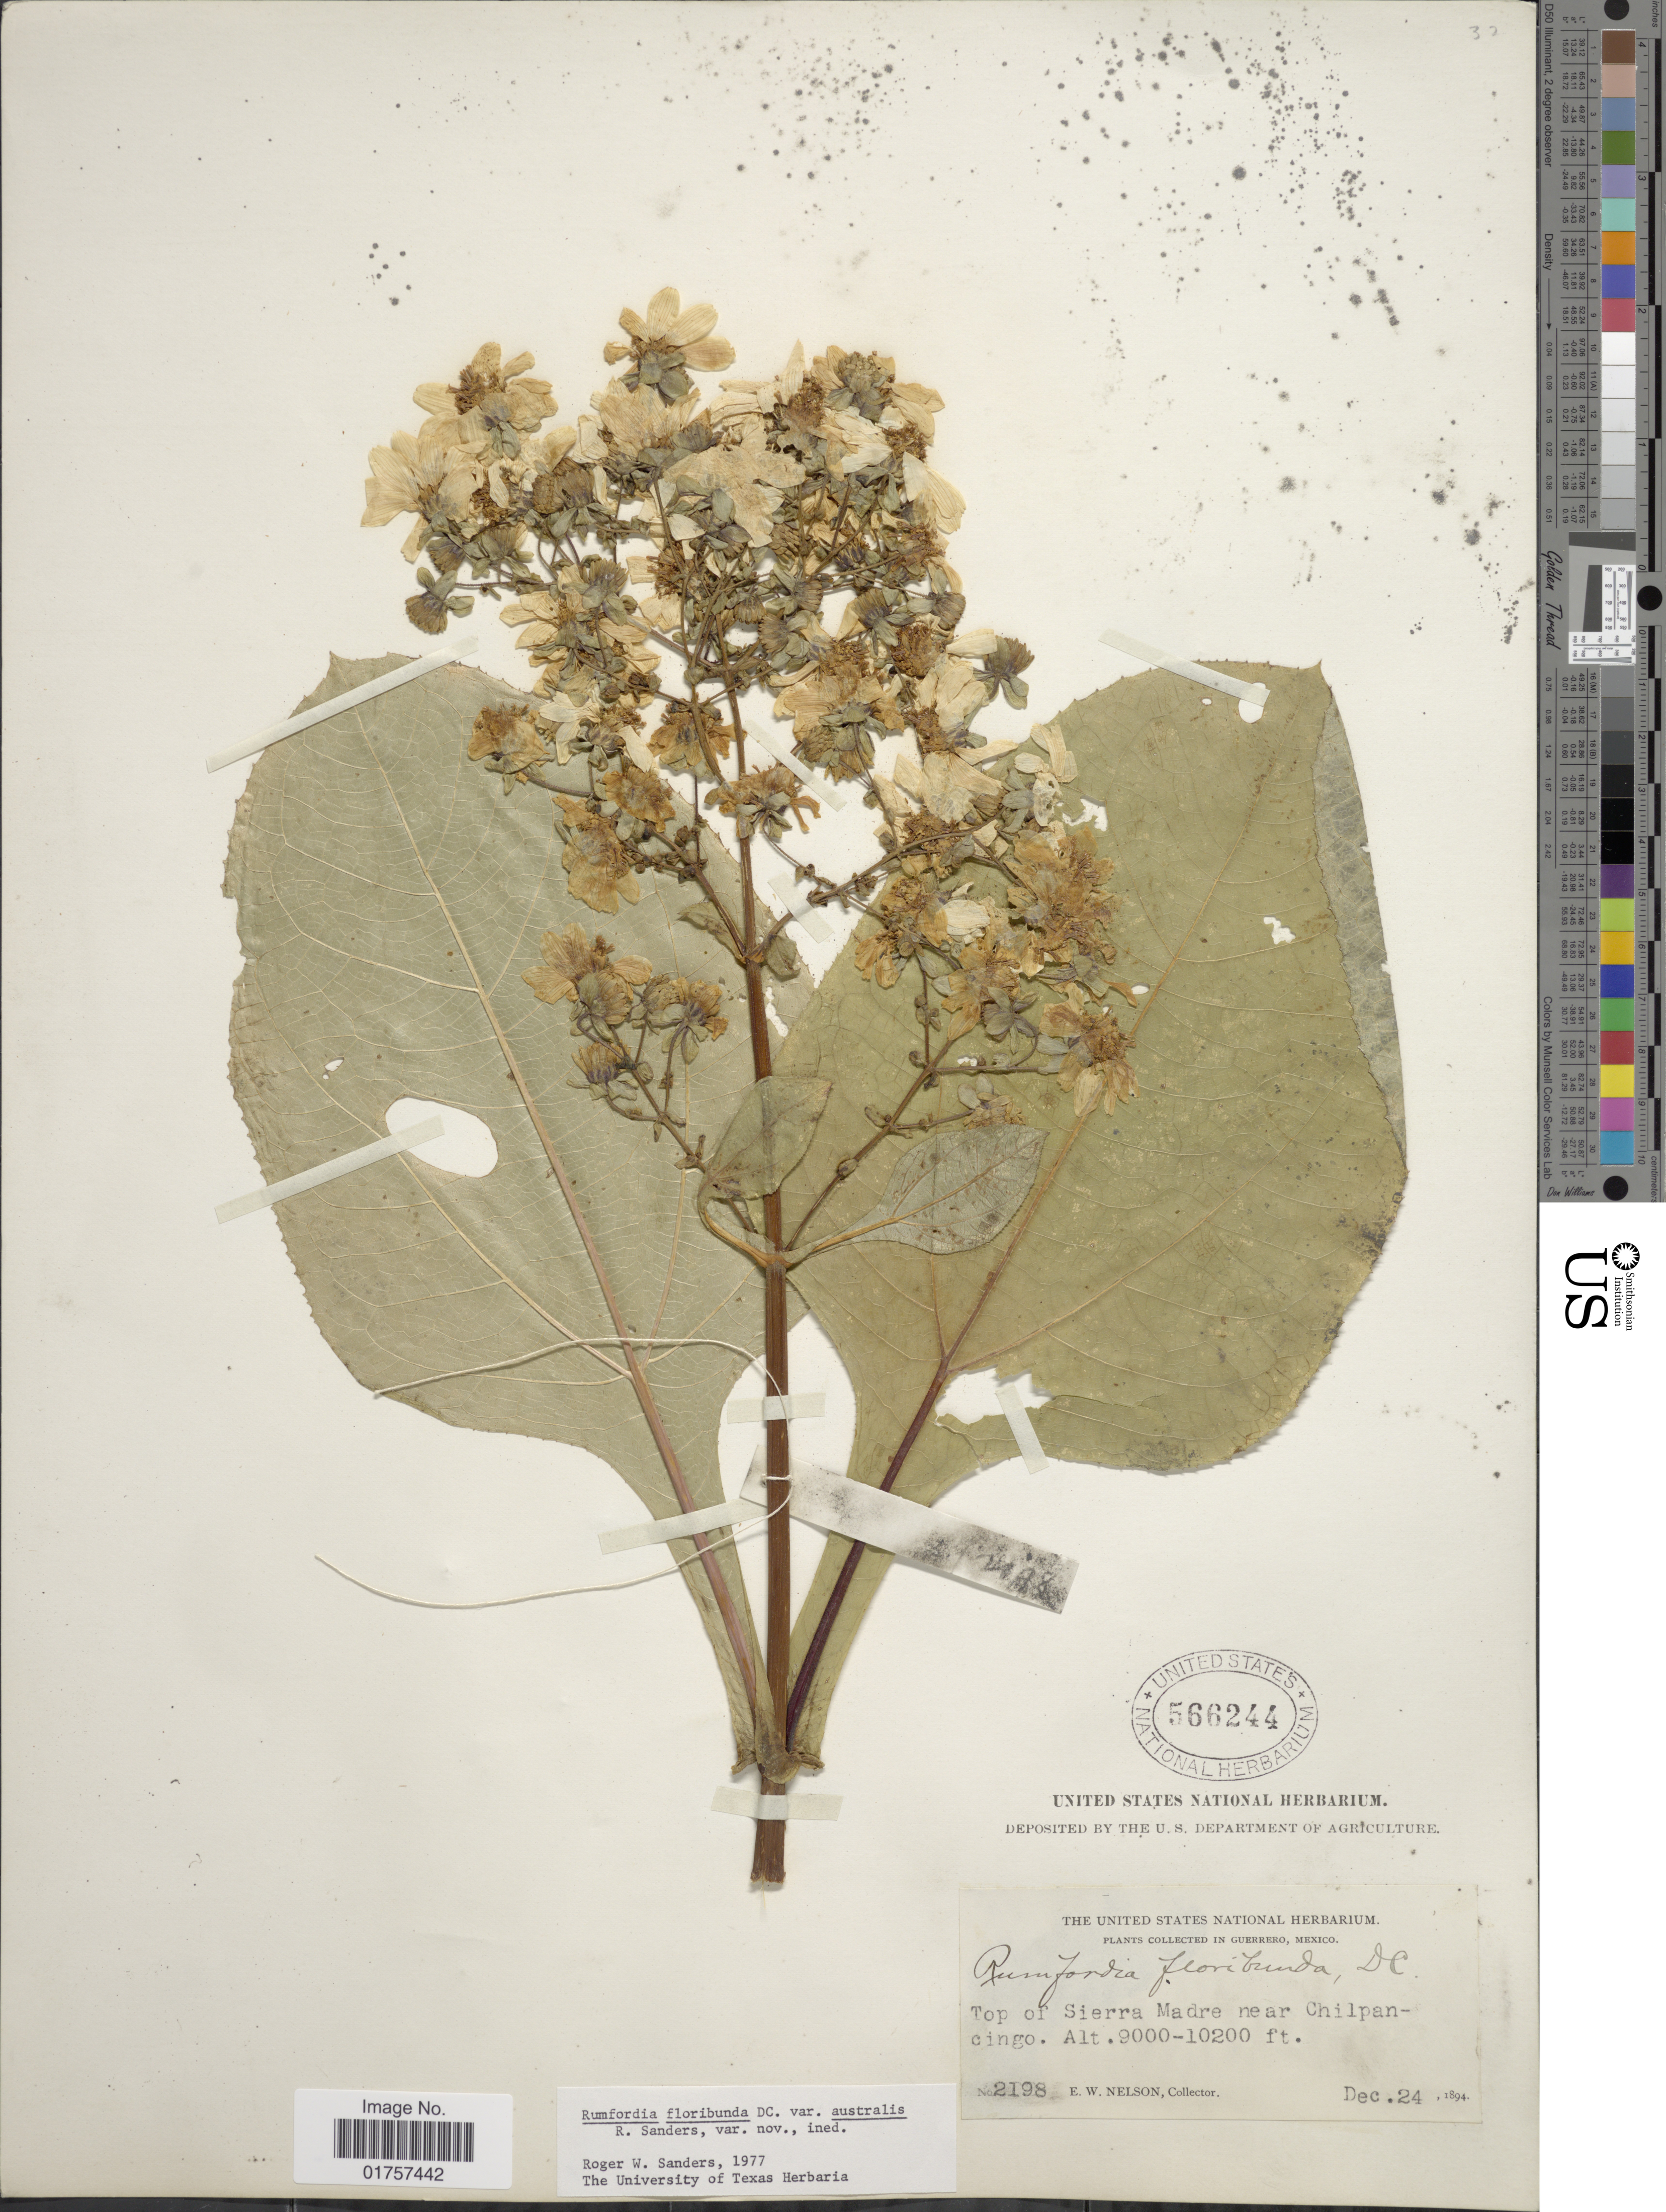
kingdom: Plantae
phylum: Tracheophyta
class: Magnoliopsida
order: Asterales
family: Asteraceae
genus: Rumfordia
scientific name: Rumfordia floribunda var. jaliscensis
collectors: E. W. Nelson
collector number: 2198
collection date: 1894-12-24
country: Mexico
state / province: Guerrero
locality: Top of Sierra Madre near Chilpancingo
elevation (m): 2743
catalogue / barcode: US 566244